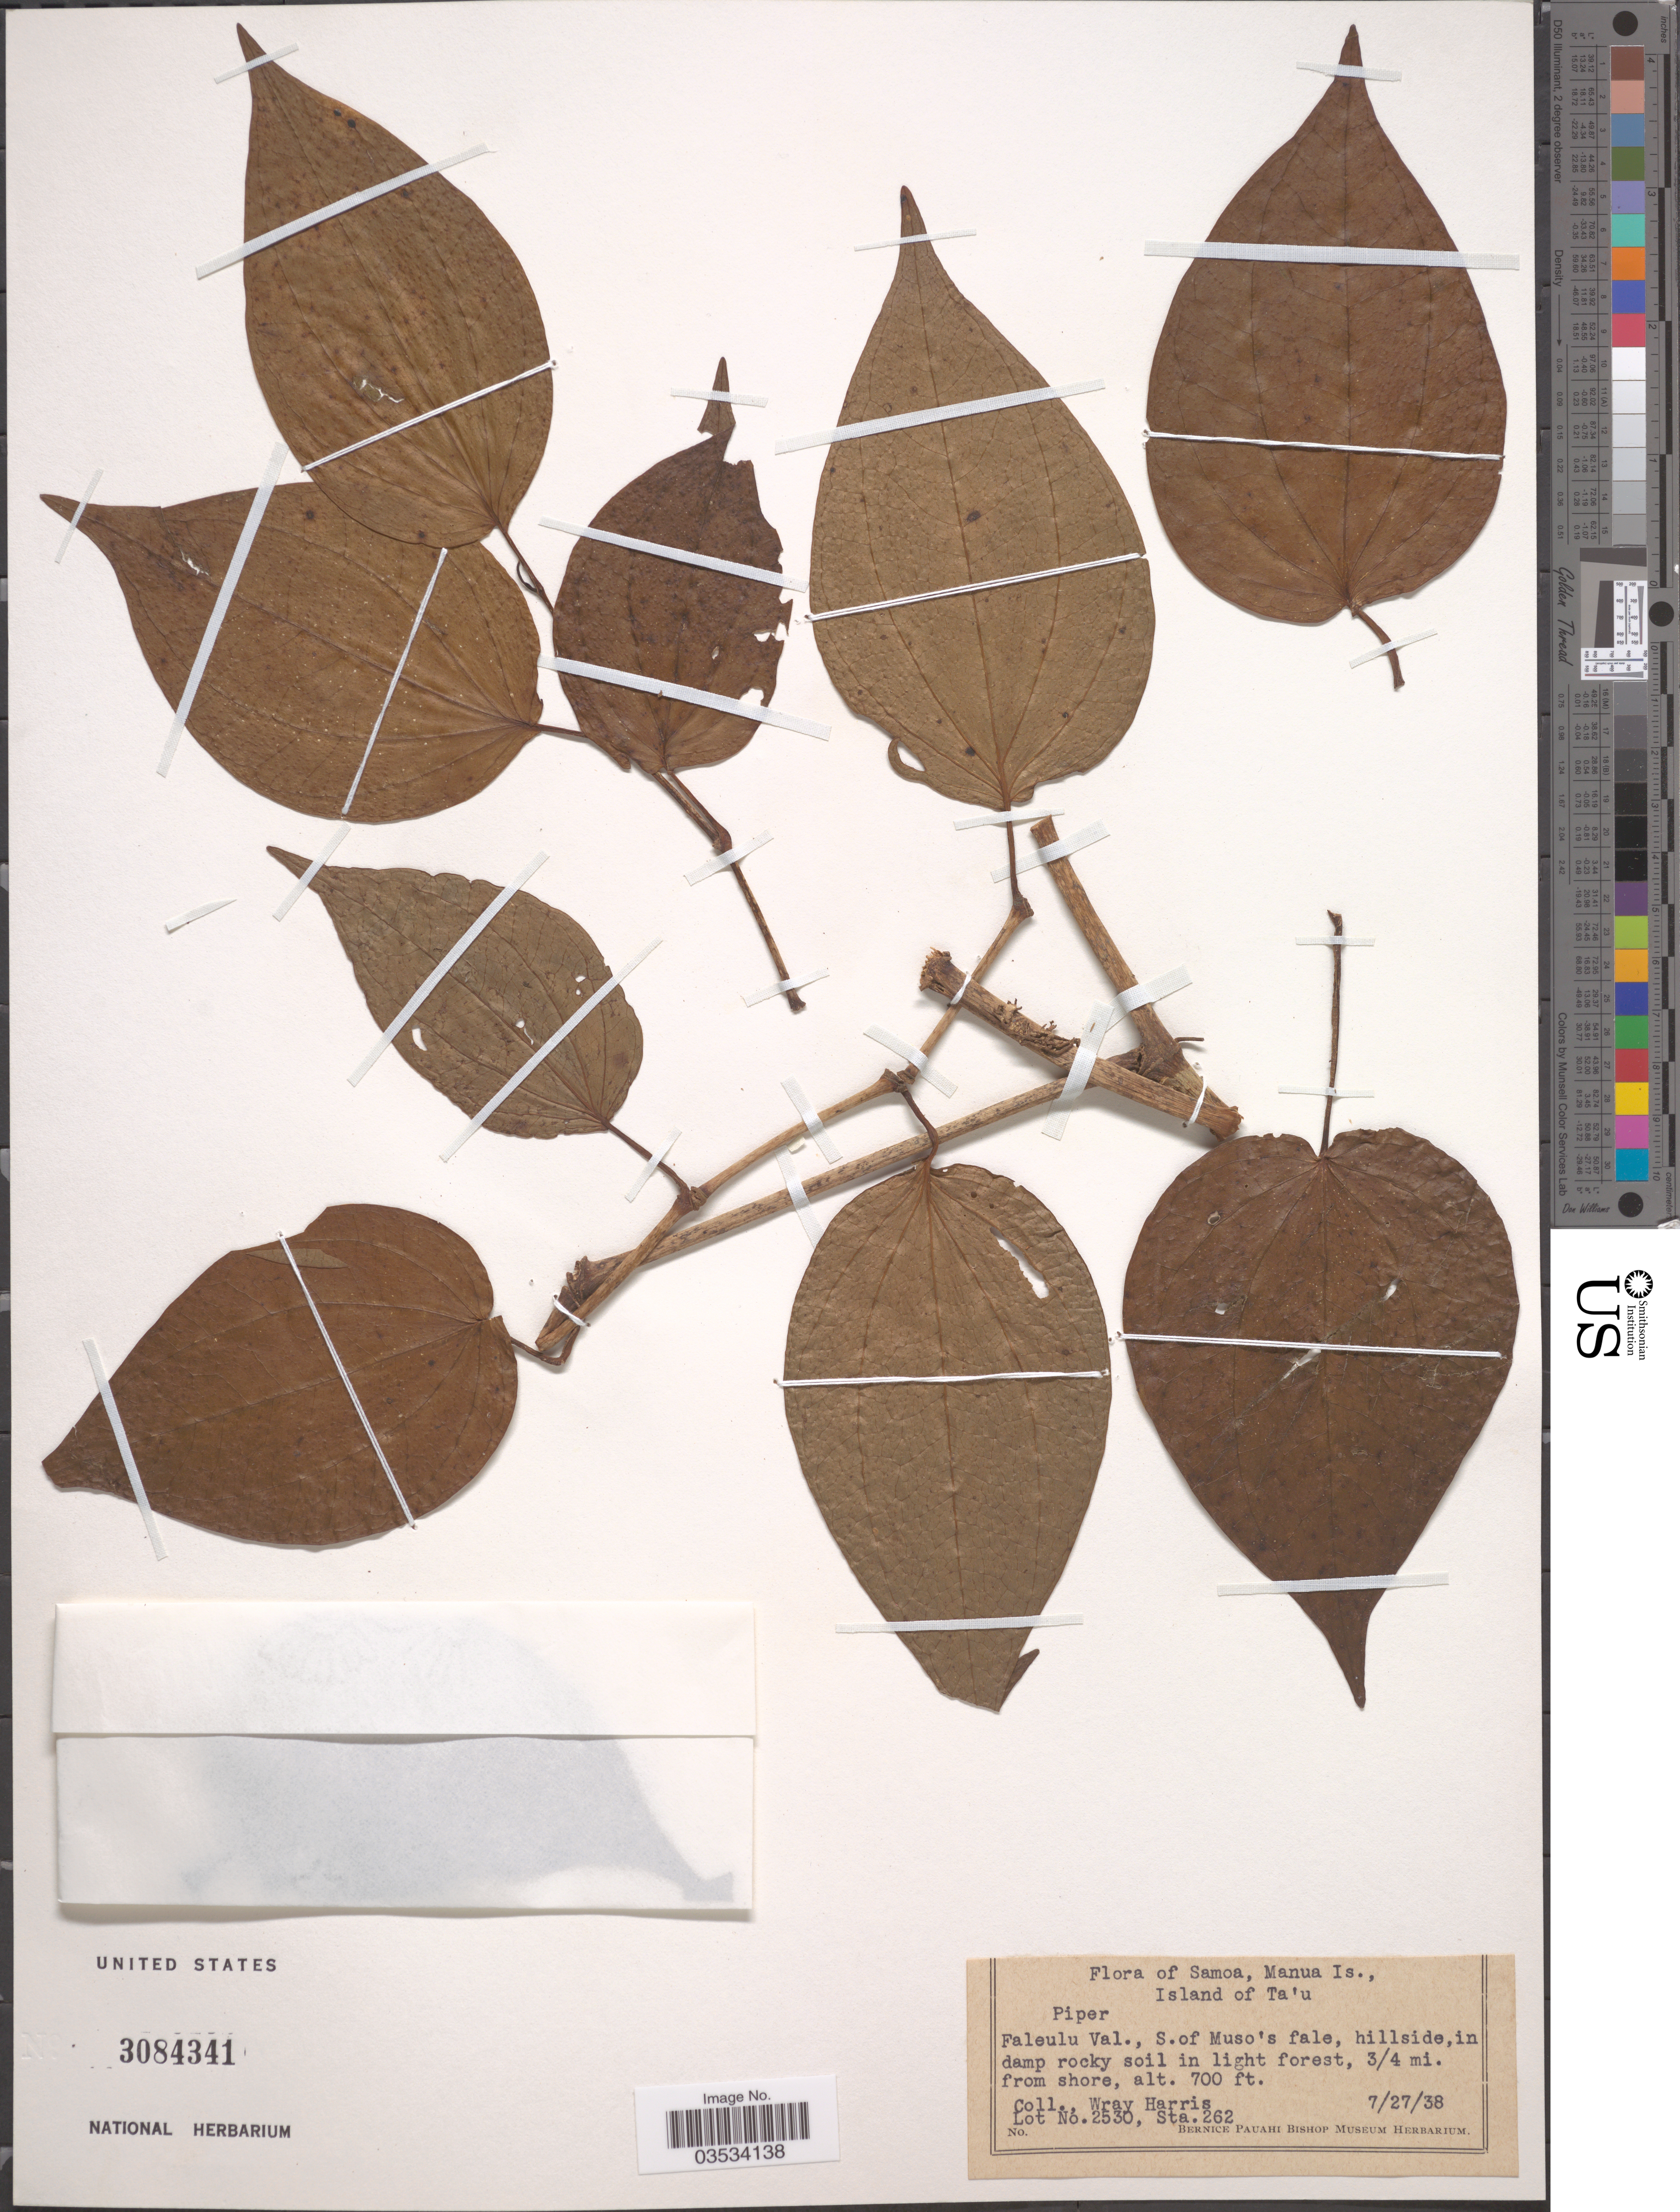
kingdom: Plantae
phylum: Tracheophyta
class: Magnoliopsida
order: Piperales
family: Piperaceae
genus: Piper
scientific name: Piper sp.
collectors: W. Harris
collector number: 2530?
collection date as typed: Transcribed d/m/y: 27/7/38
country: American Samoa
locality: Samoa, Manau Is., Island of Ta'u. Faleulu Val., S. of Muso's fale, hillside, 3/4 mi. from shore. Sta. 262.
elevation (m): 213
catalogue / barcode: US 3084341